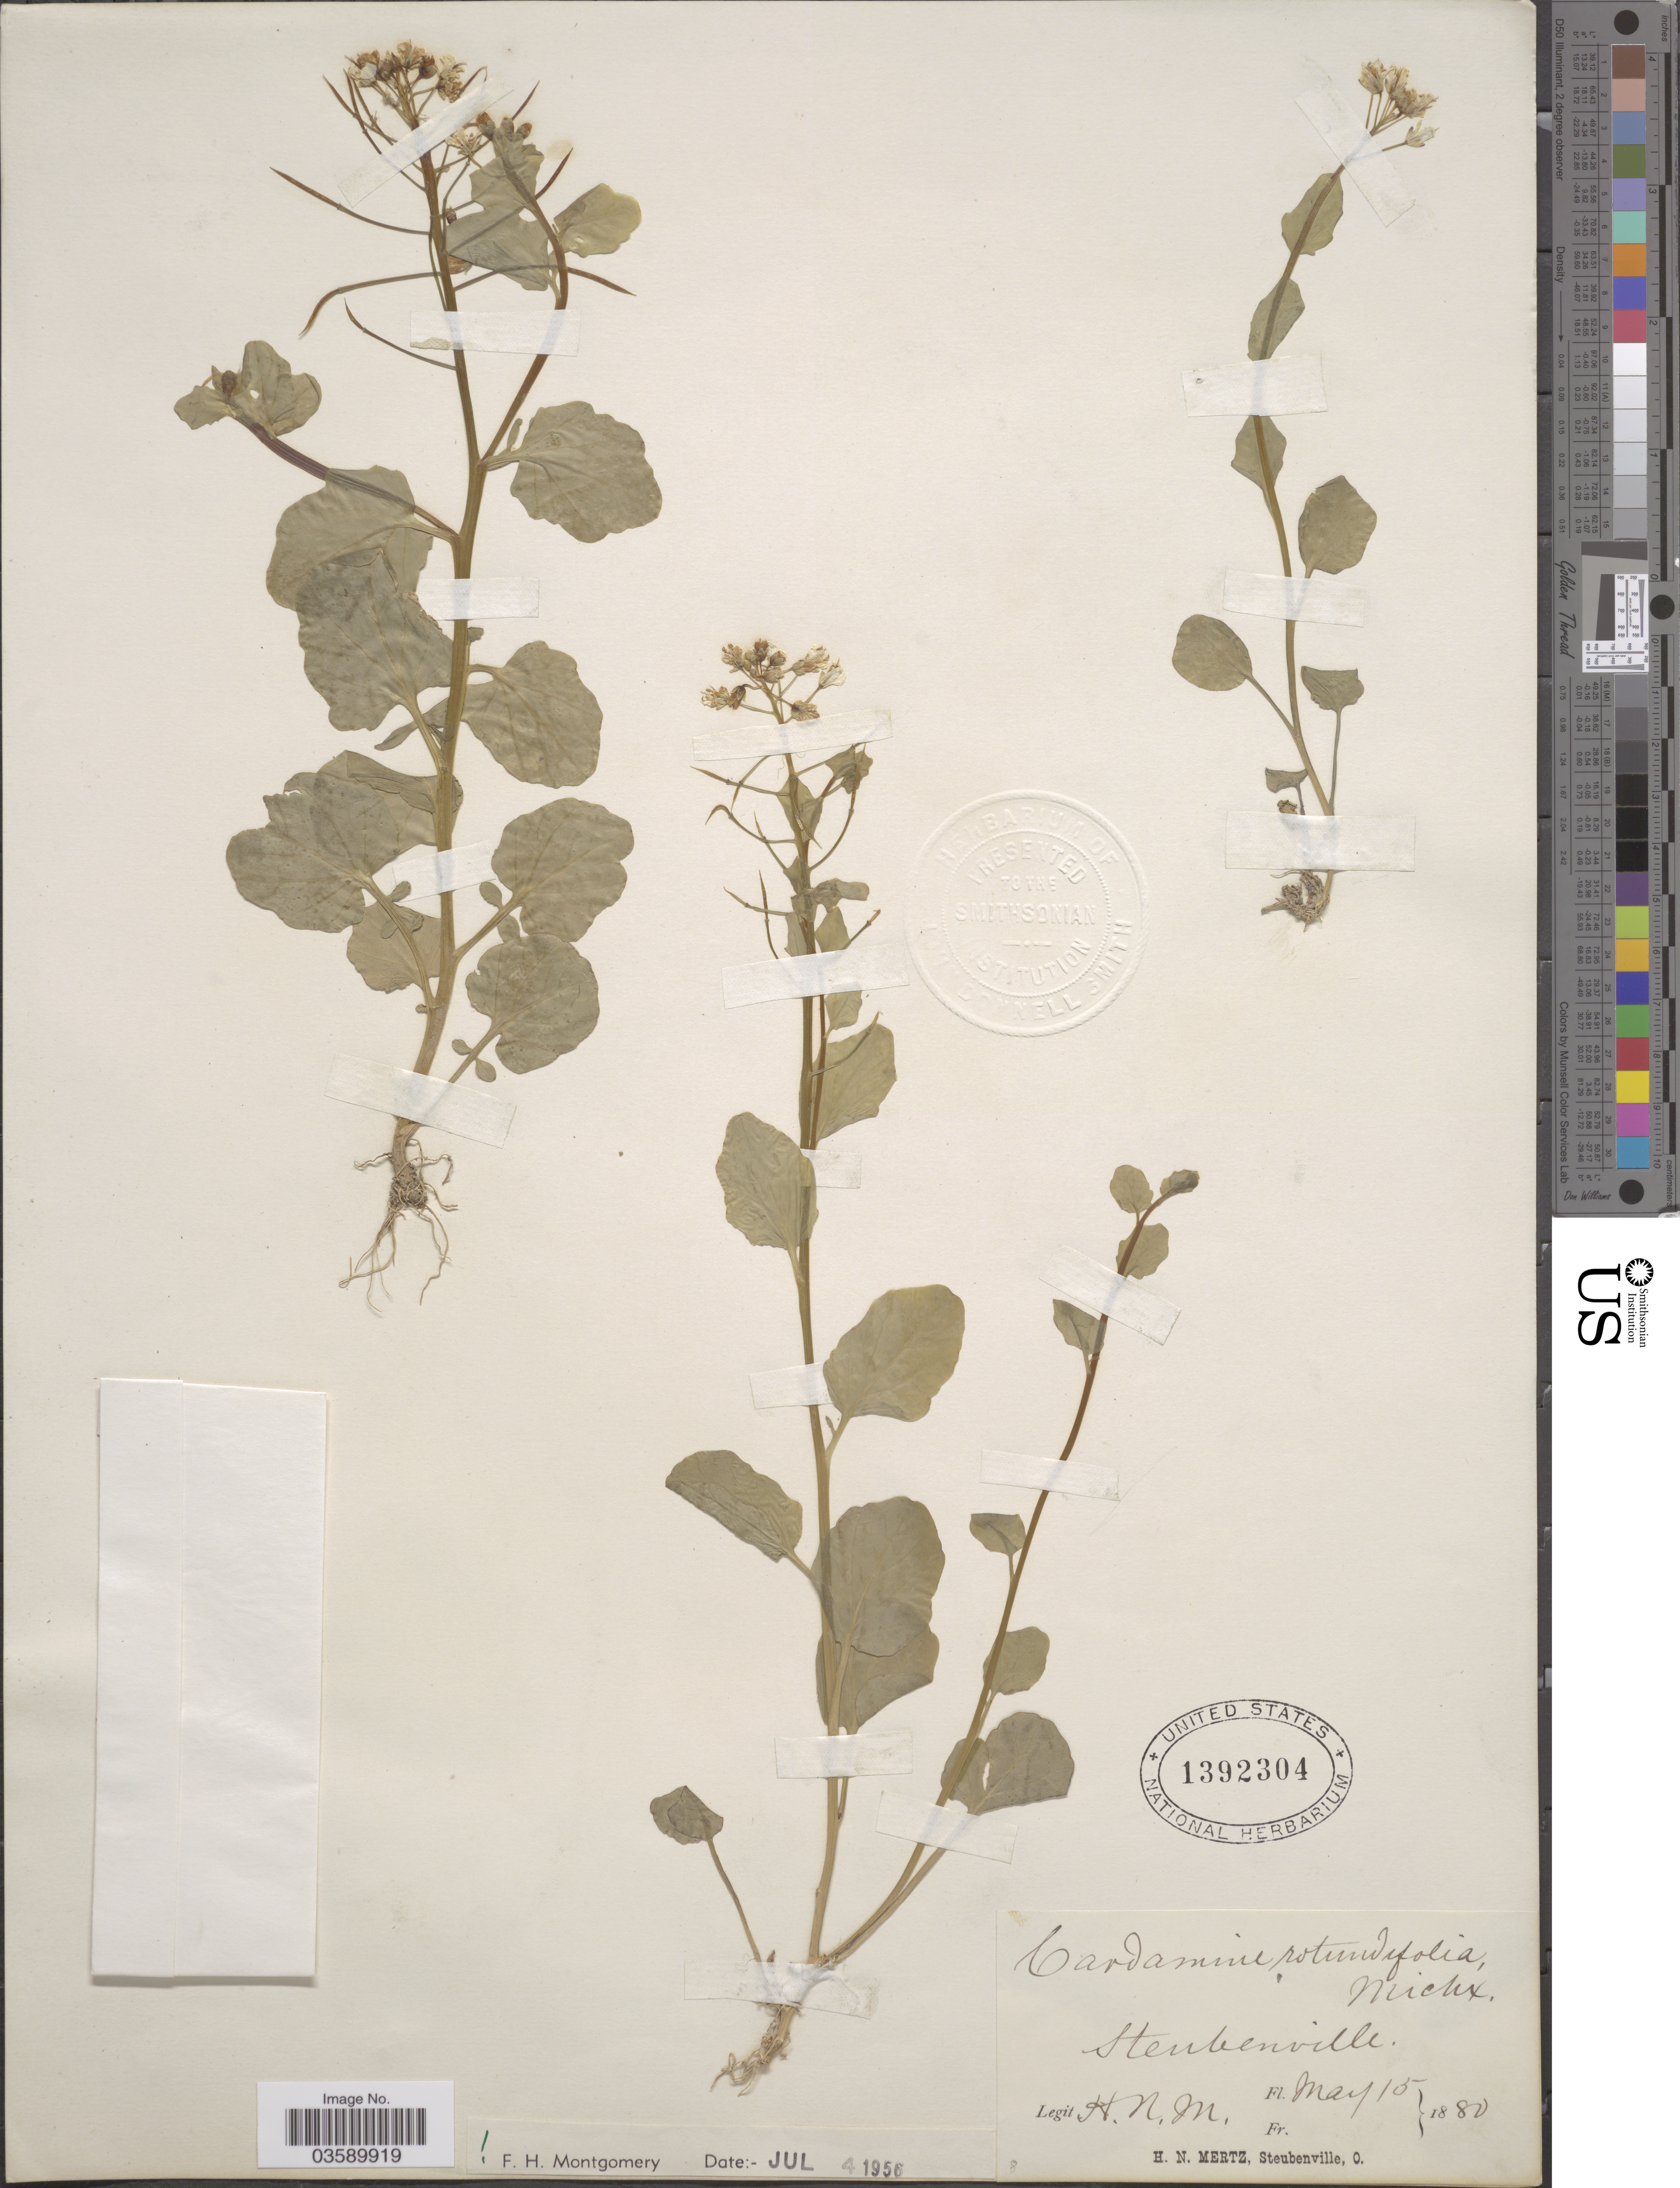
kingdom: Plantae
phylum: Tracheophyta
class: Magnoliopsida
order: Brassicales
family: Brassicaceae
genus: Cardamine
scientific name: Cardamine rotundifolia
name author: Michx.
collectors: H. Mertz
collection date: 1880-05-15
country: United States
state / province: Ohio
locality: Steubenville.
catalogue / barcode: US 1392304